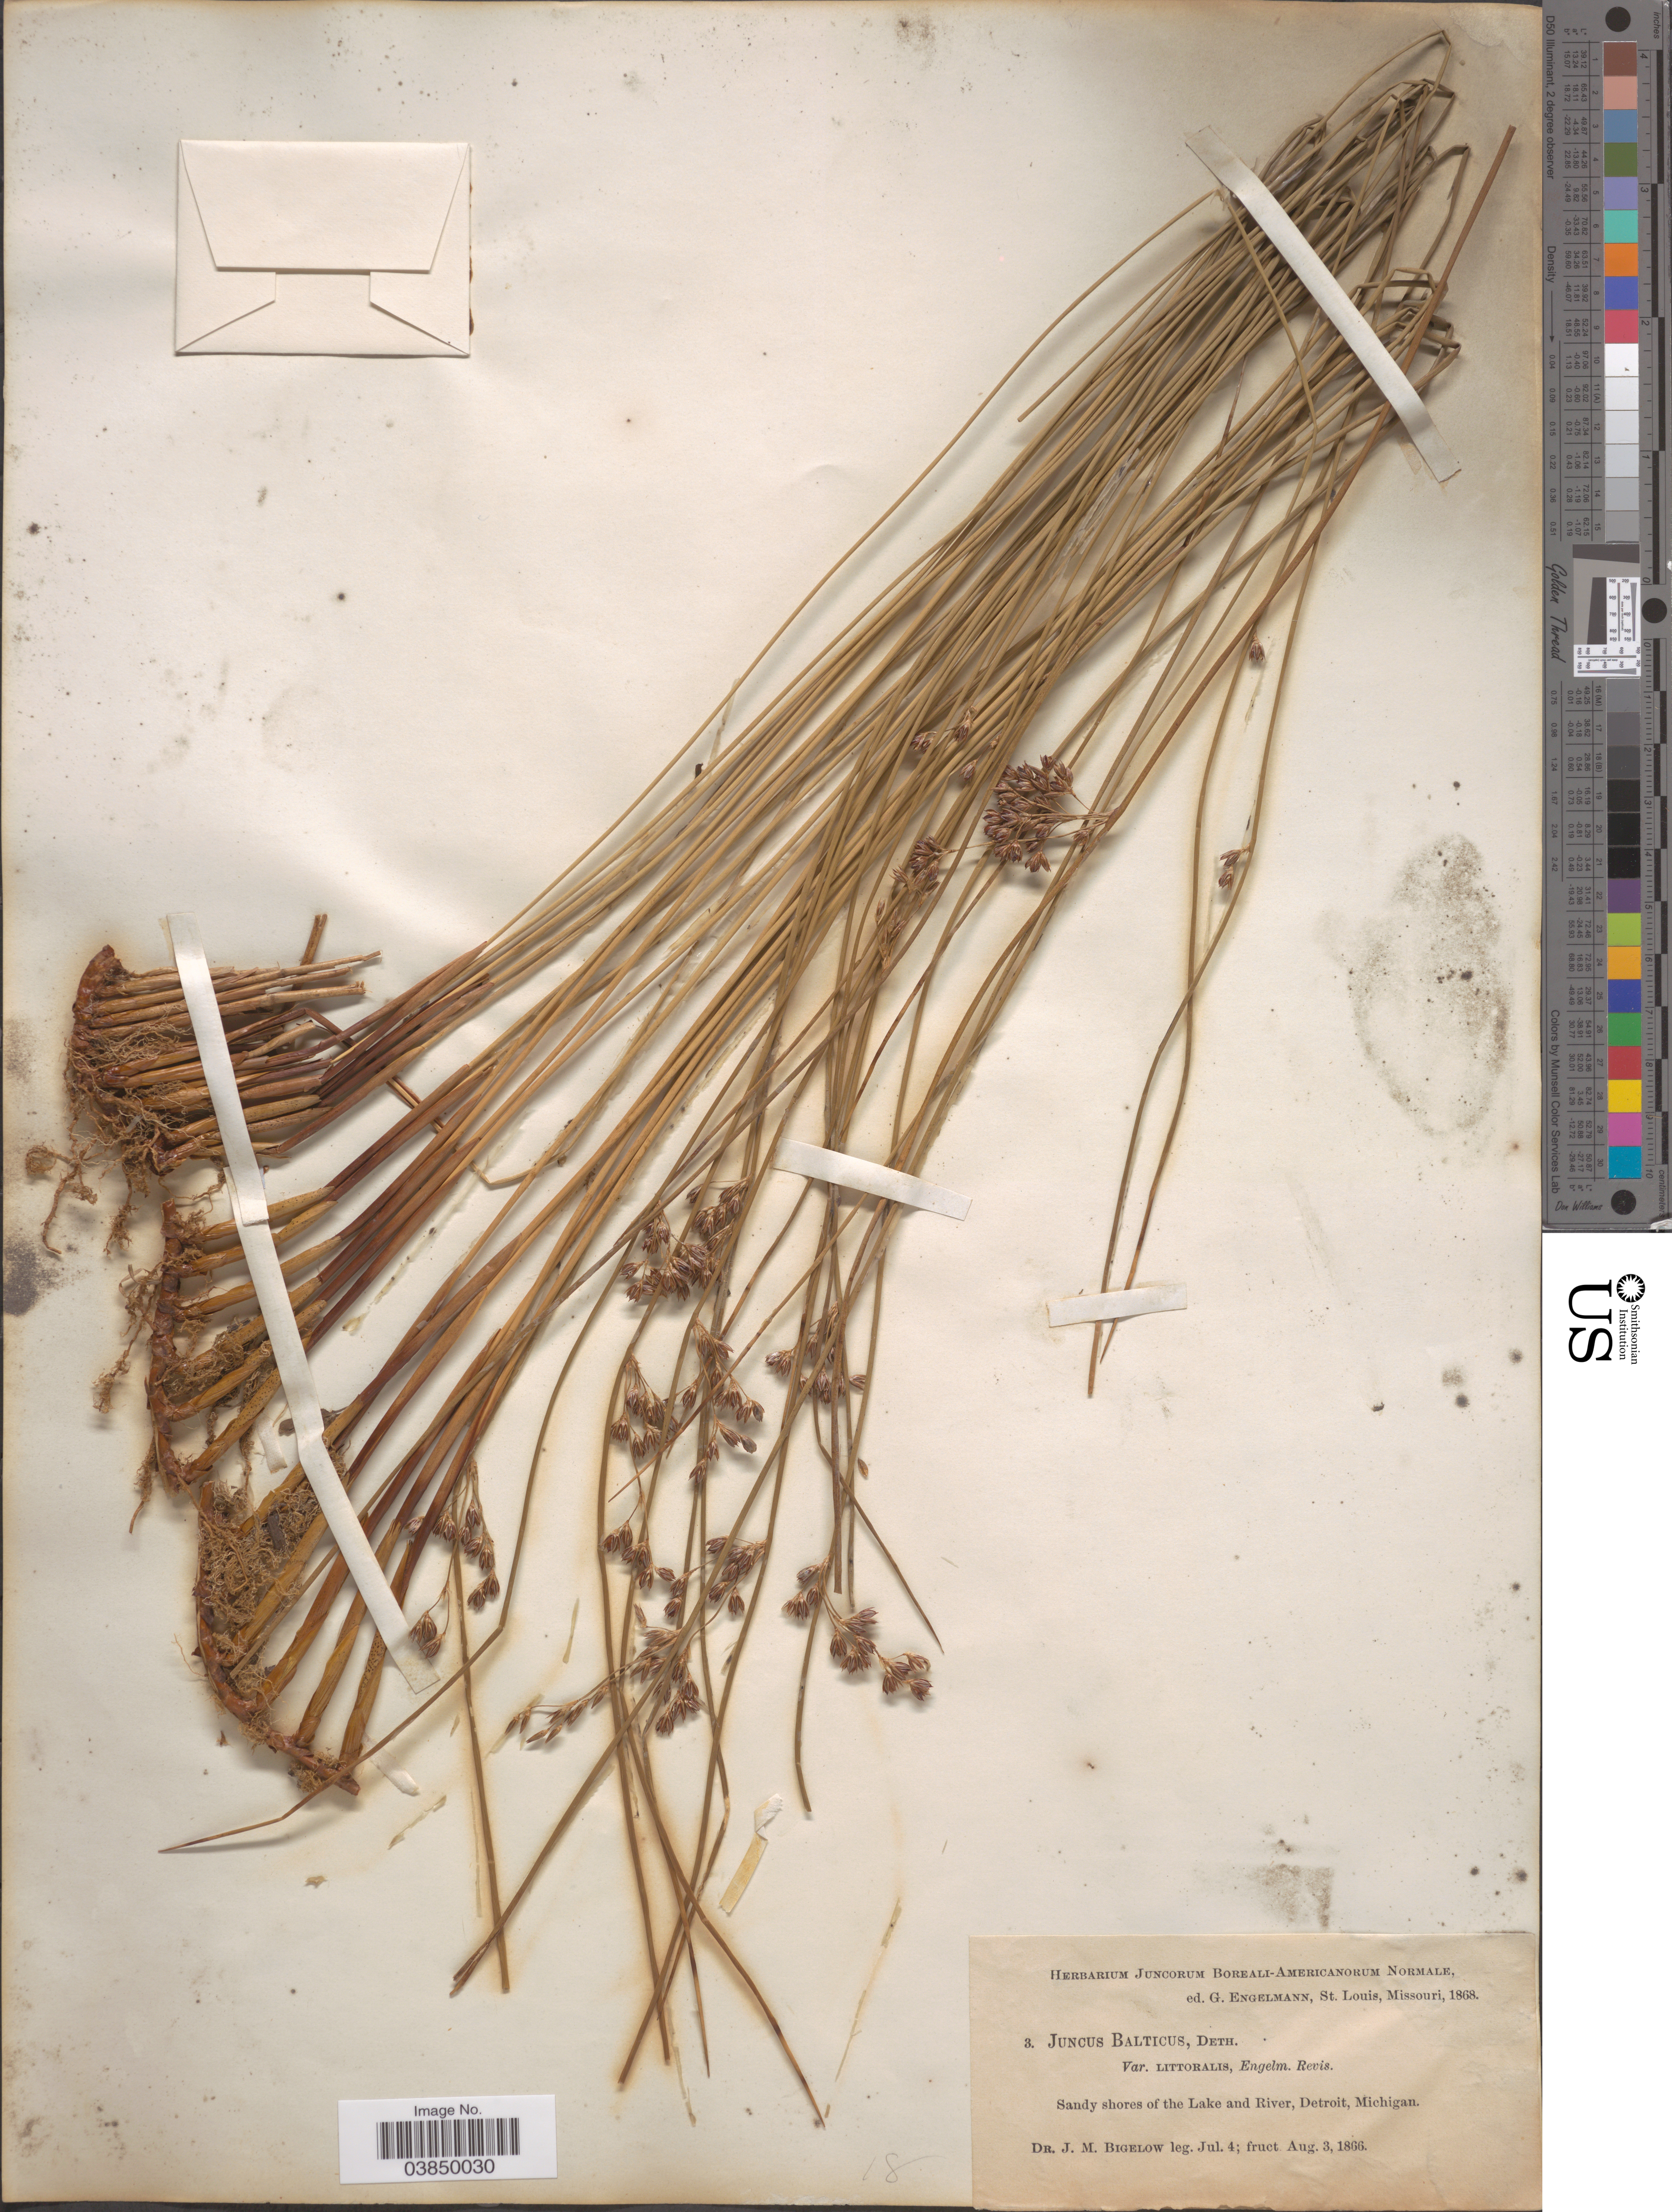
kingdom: Plantae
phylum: Tracheophyta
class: Liliopsida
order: Poales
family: Juncaceae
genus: Juncus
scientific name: Juncus balticus var. littoralis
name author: Engelm.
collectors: J. M. Bigelow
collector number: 3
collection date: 1866-07-04/1866-08-03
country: United States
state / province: Michigan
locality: Sandy shores of the Lake and River, Detroit.